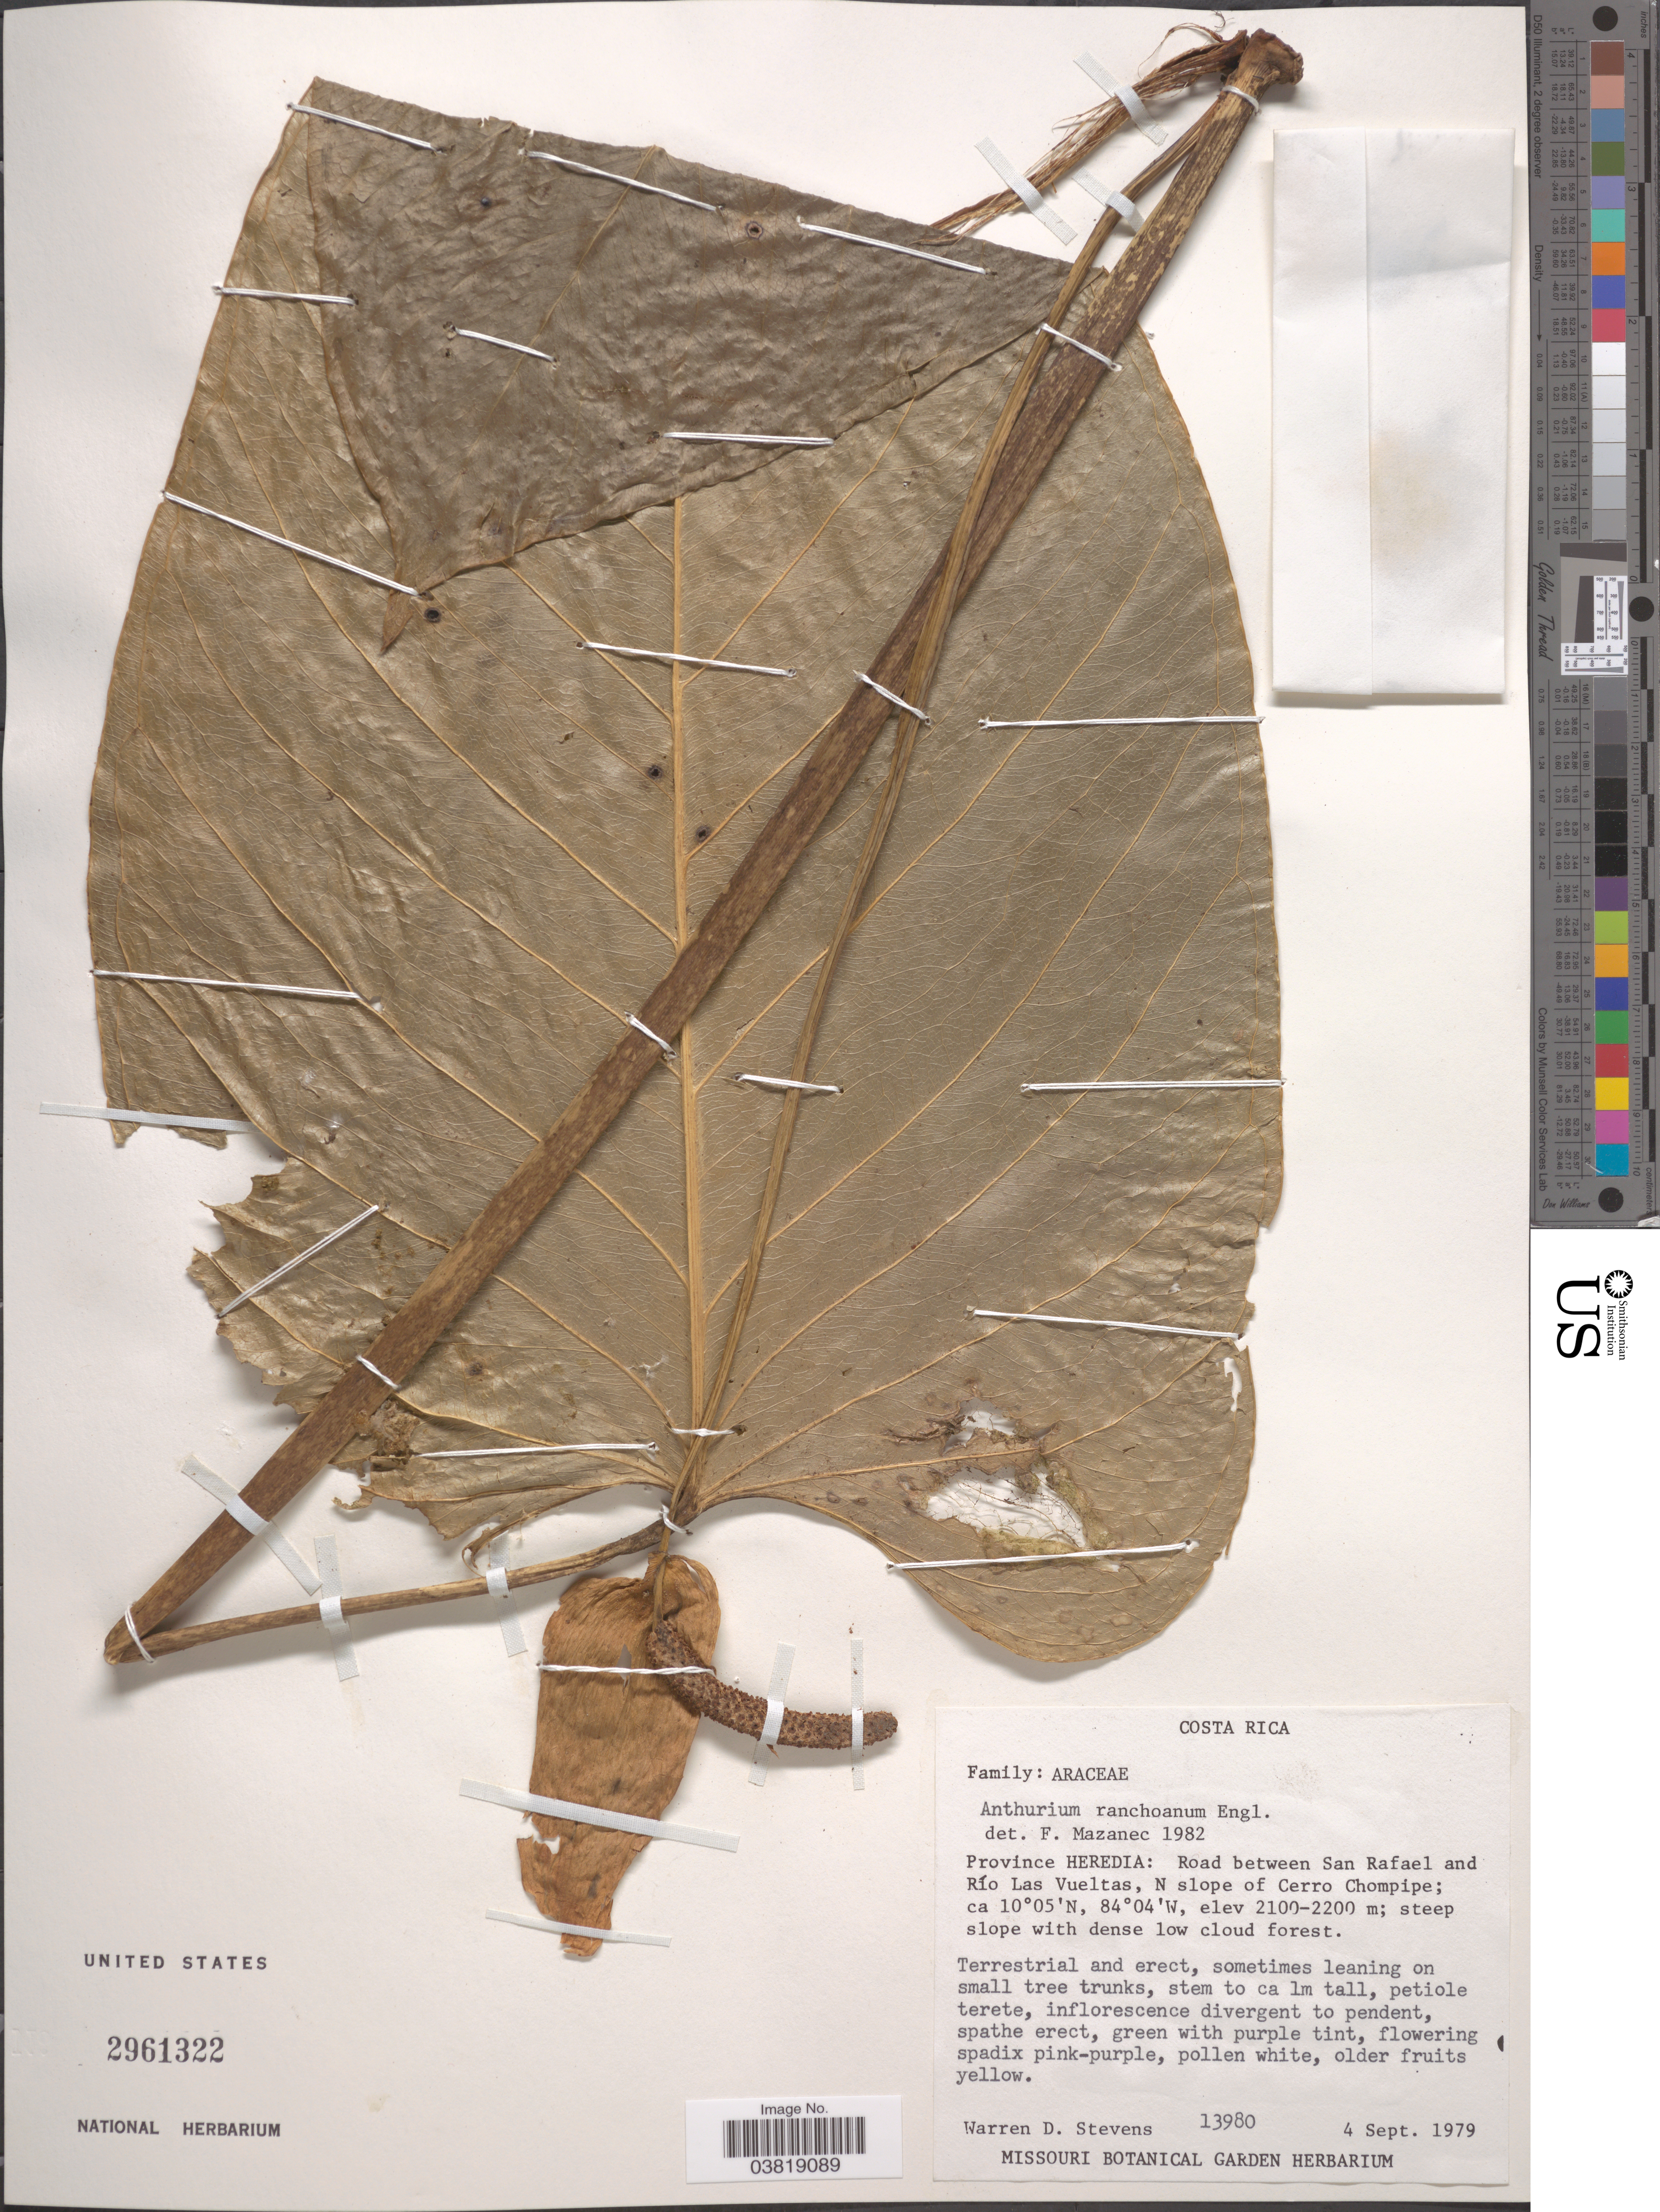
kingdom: Plantae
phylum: Tracheophyta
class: Liliopsida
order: Alismatales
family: Araceae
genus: Anthurium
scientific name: Anthurium ranchoanum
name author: Engl.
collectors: W. D. Stevens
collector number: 13980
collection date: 1979-09-04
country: Costa Rica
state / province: Heredia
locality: Road between San Rafael and Río Las Vueltas, N slope of Cerro Chompipe; steep slope.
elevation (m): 2100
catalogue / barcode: US 2961322